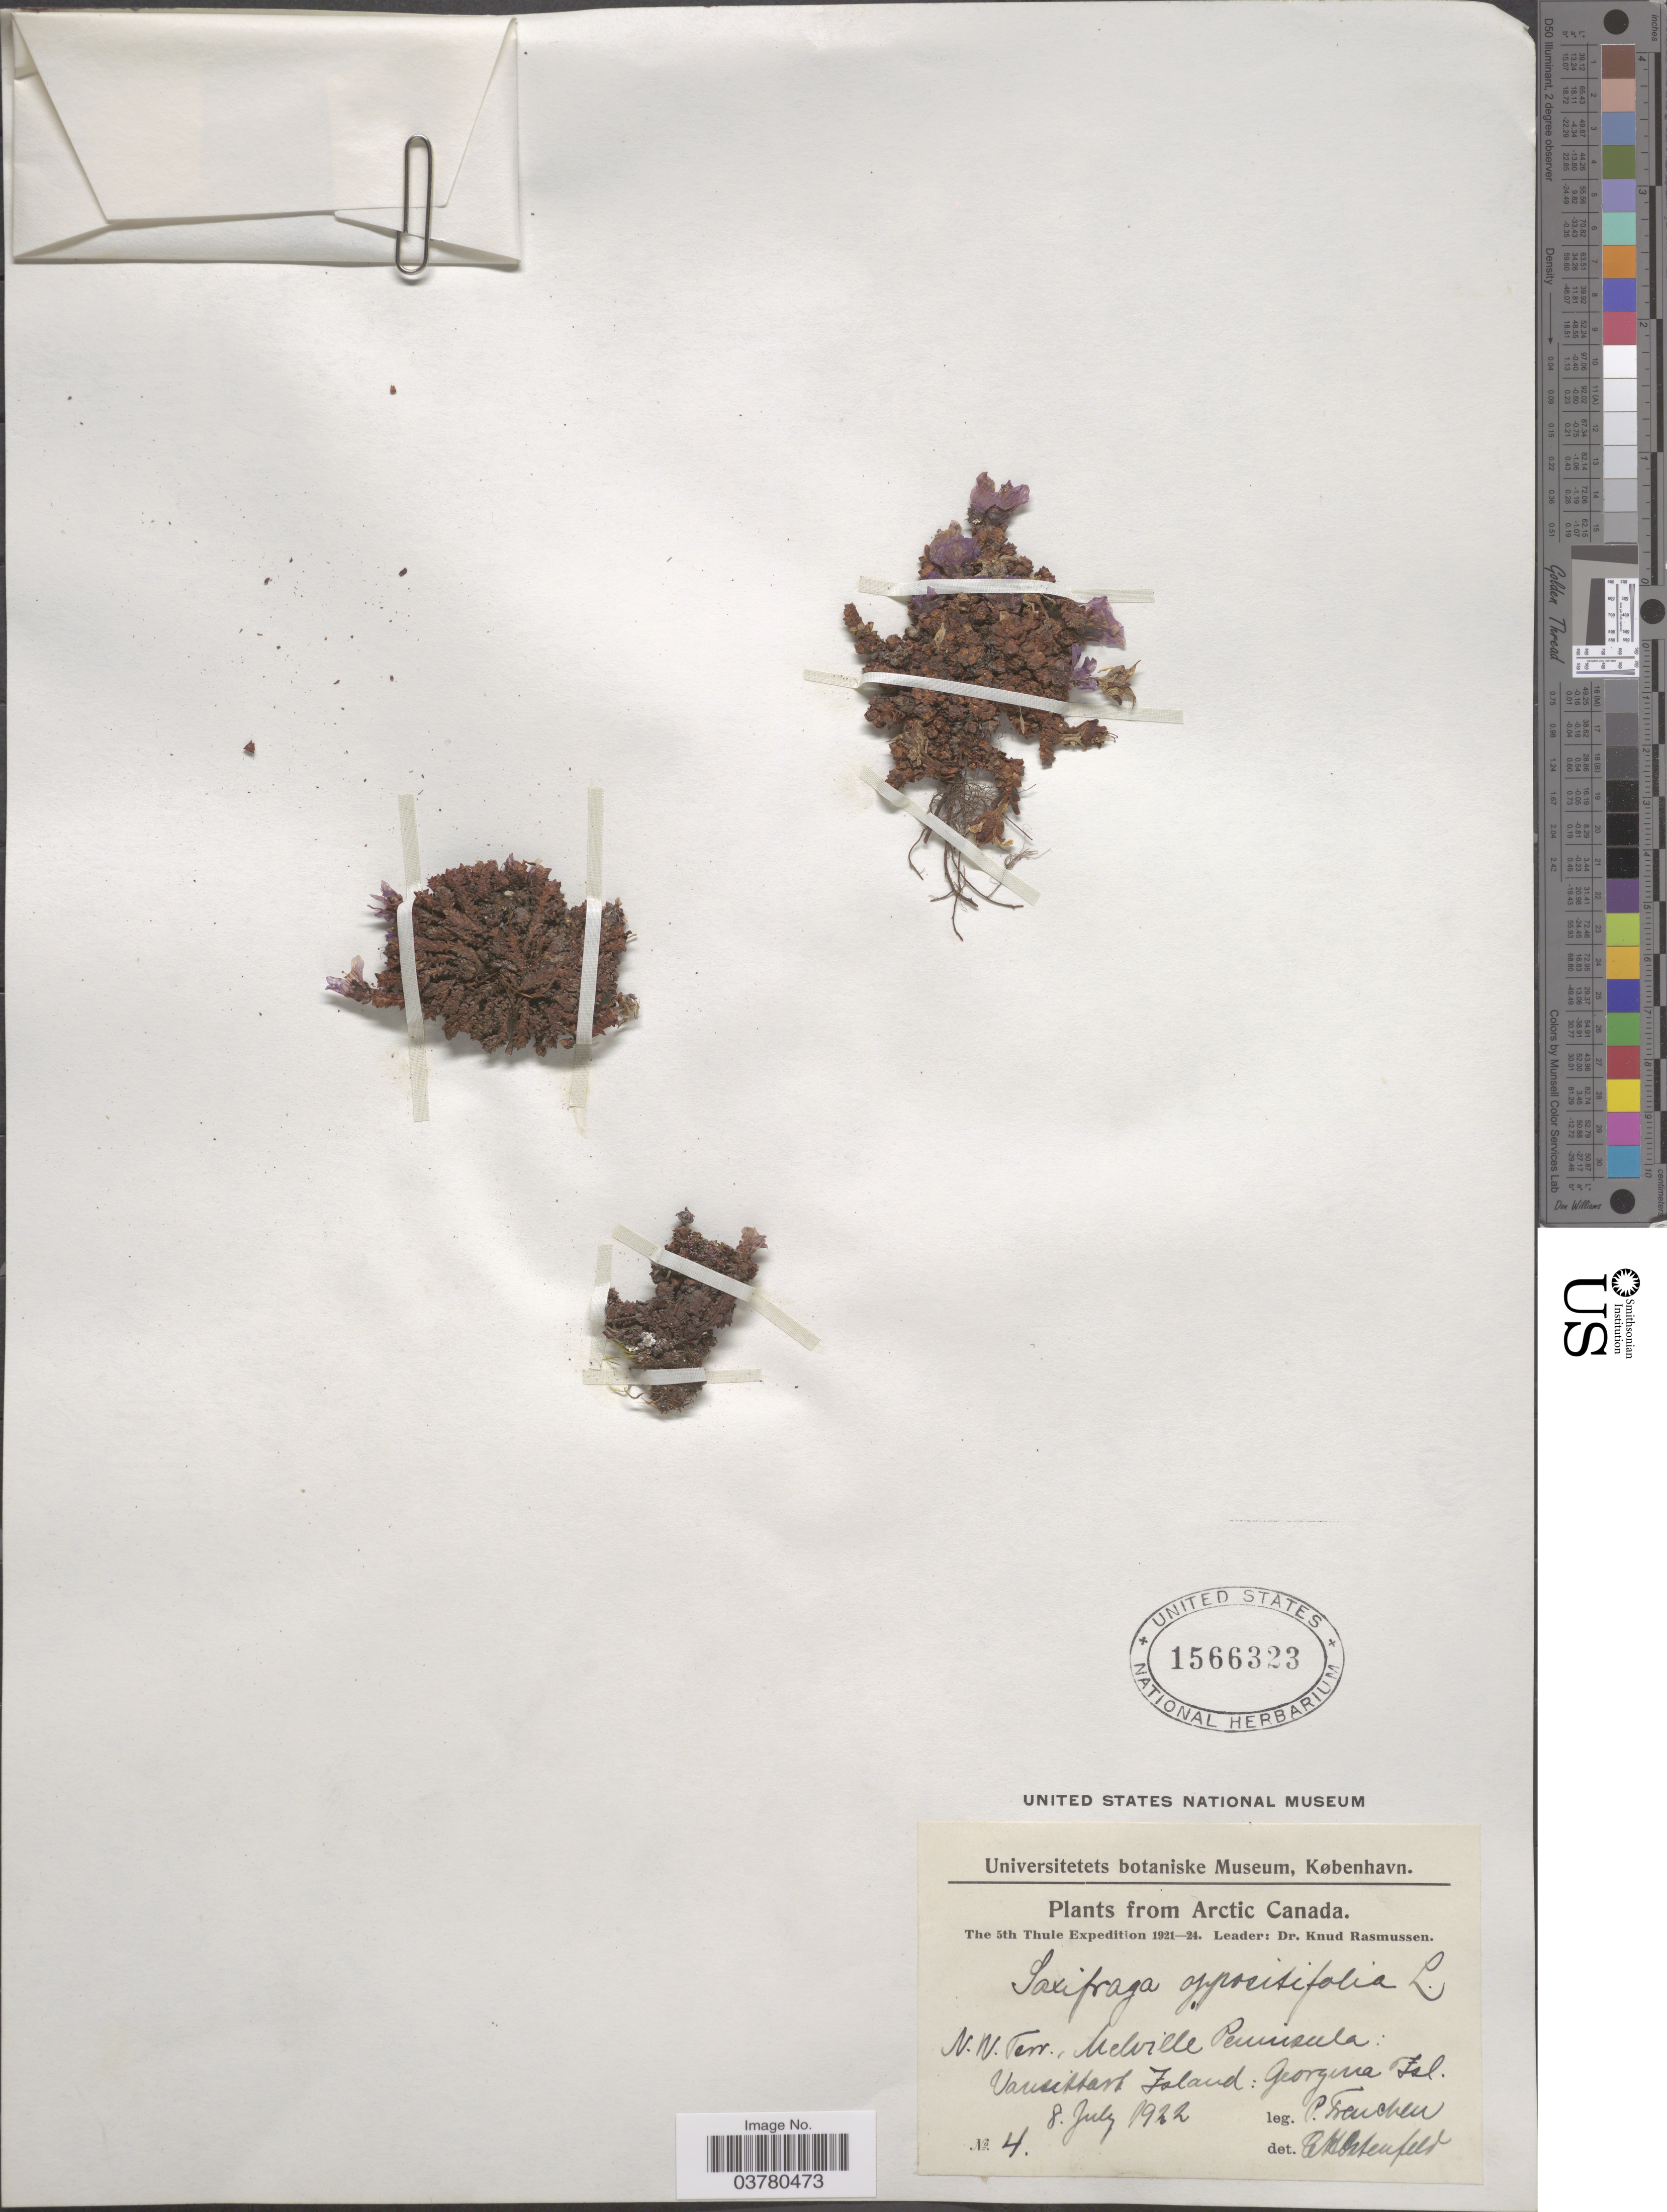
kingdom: Plantae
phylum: Tracheophyta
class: Magnoliopsida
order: Saxifragales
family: Saxifragaceae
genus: Saxifraga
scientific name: Saxifraga oppositifolia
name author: L.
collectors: P. Frenchen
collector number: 4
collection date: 1922-07-08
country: Canada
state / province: Nunavut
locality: Arctic Canada. The 5th Thule Expedition 1921-24. Melville Peninsula. Vansittart Island: Georgina Isl.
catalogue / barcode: US 1566323